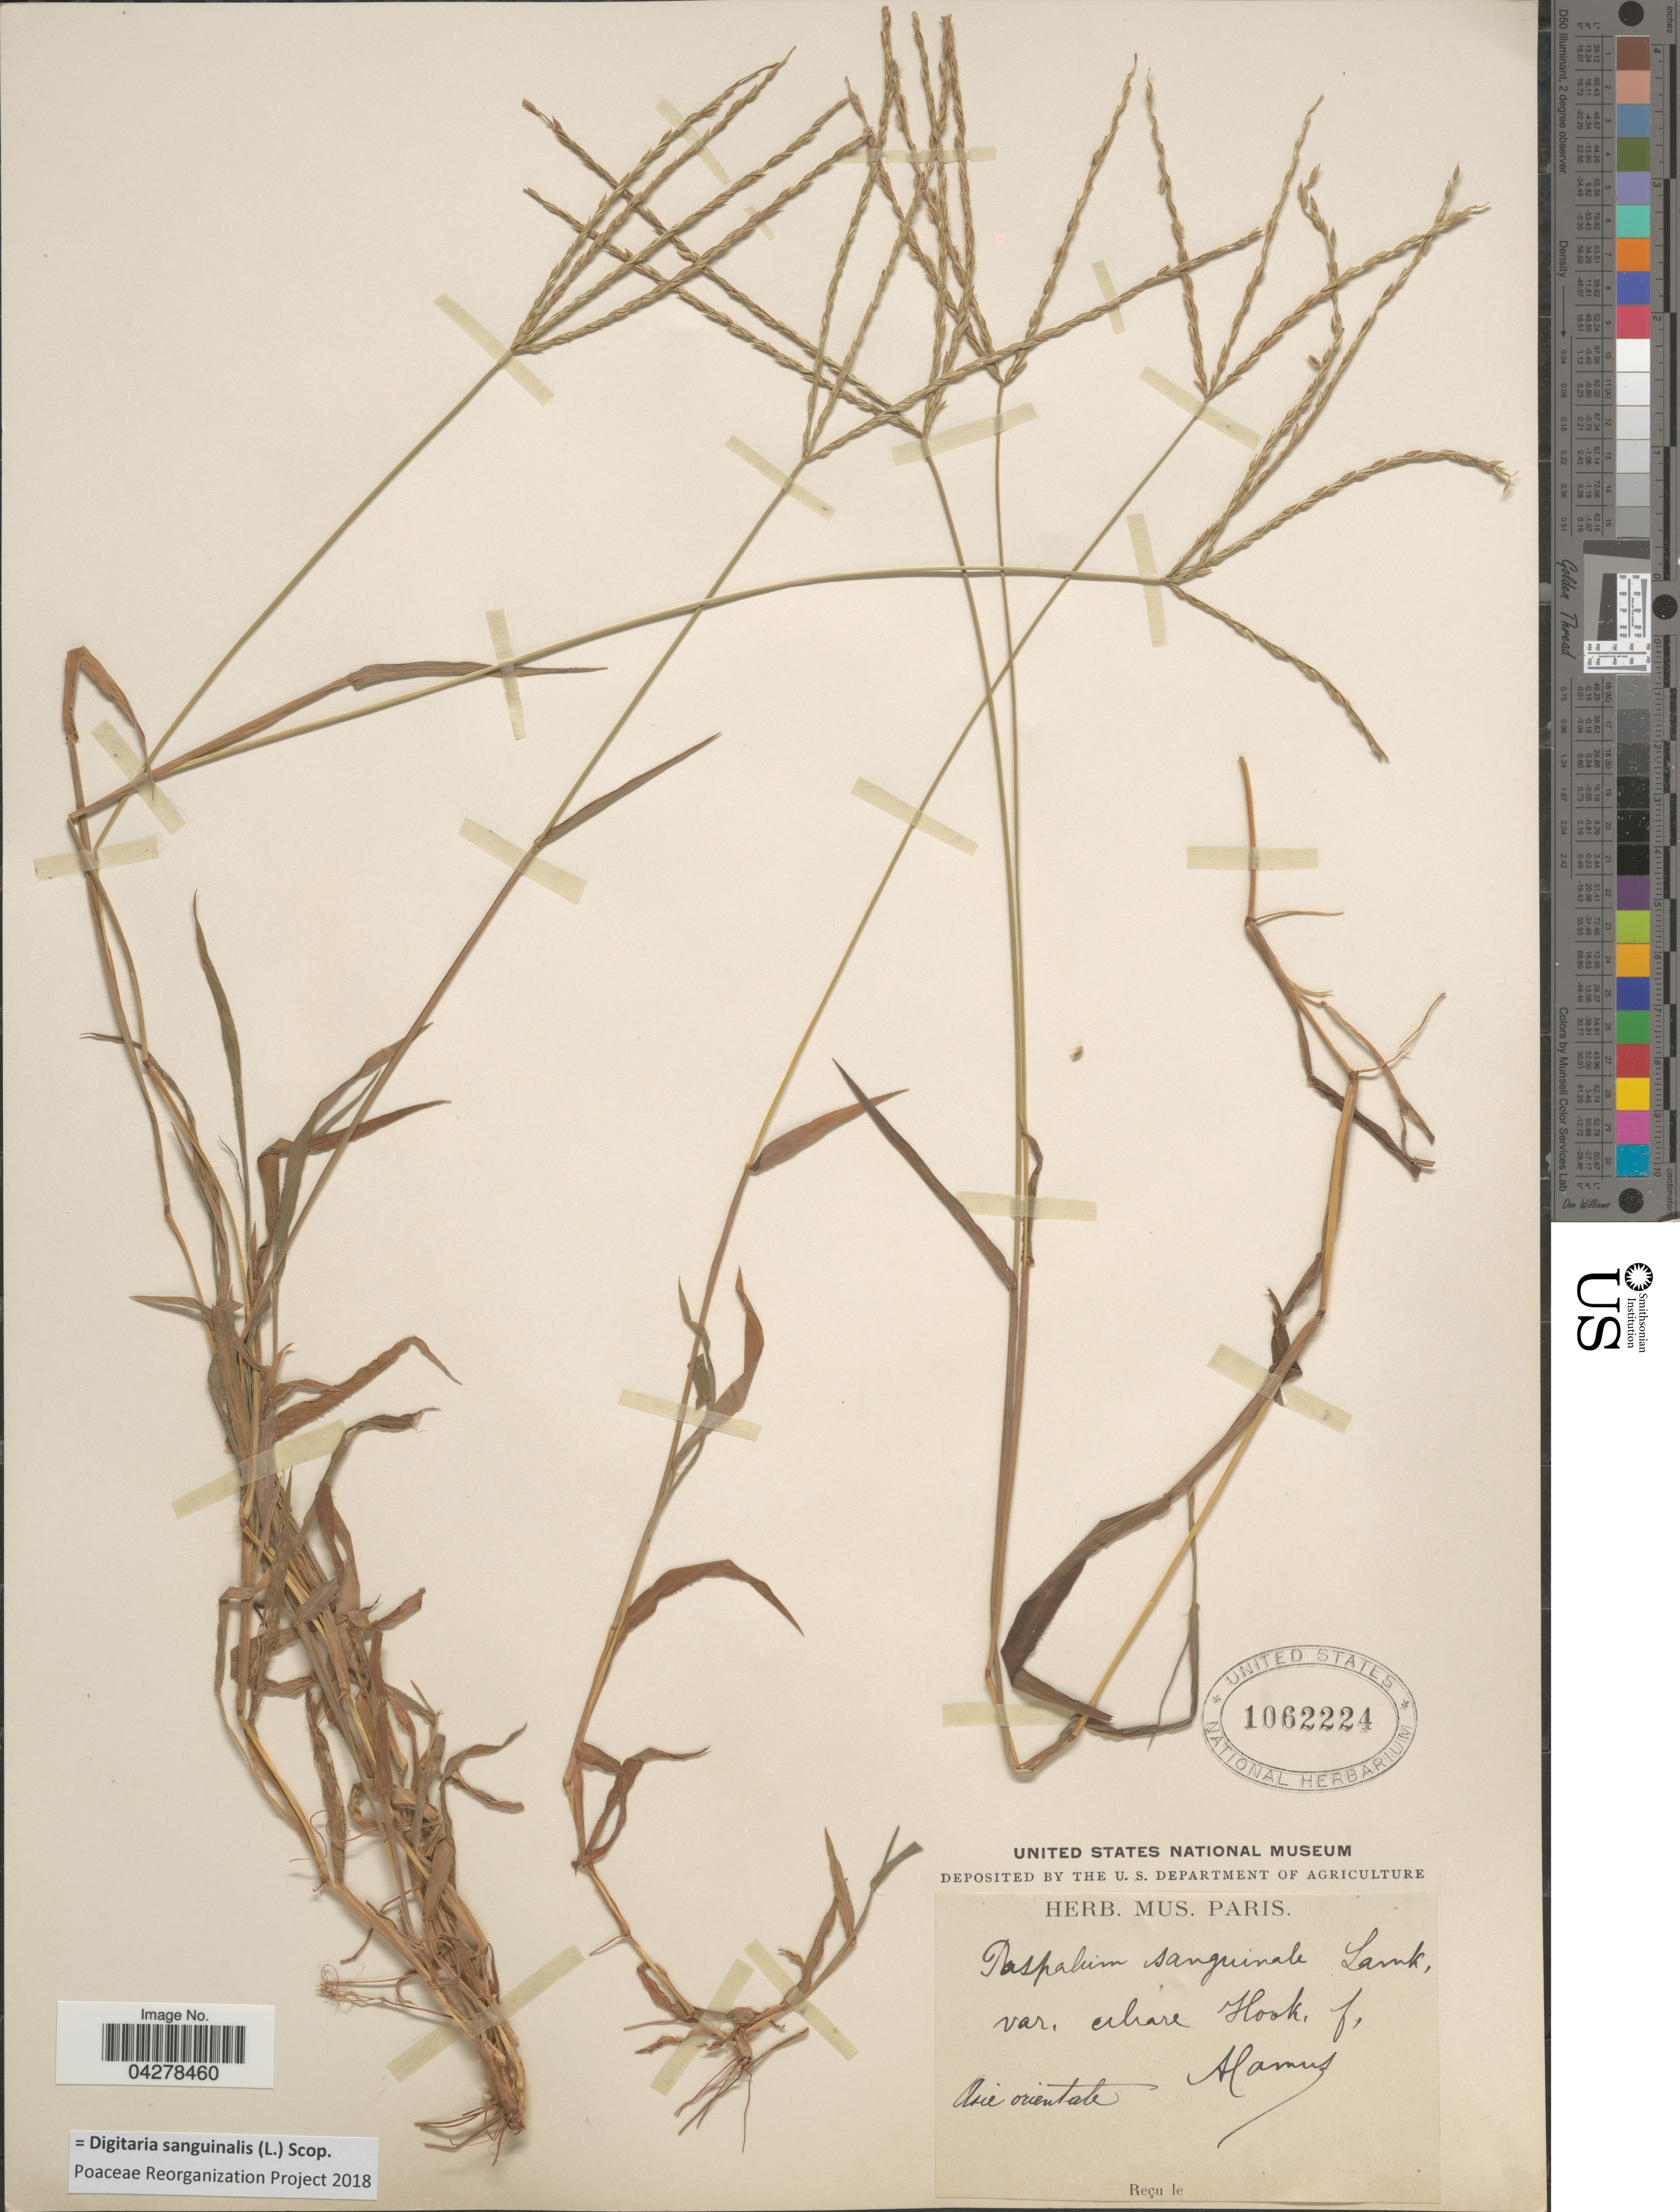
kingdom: Plantae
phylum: Tracheophyta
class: Liliopsida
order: Poales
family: Poaceae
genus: Digitaria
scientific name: Digitaria sanguinalis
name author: (L.) Scop.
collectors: ex herb. Mus. Paris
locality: Asie orientale.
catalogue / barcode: US 1062224